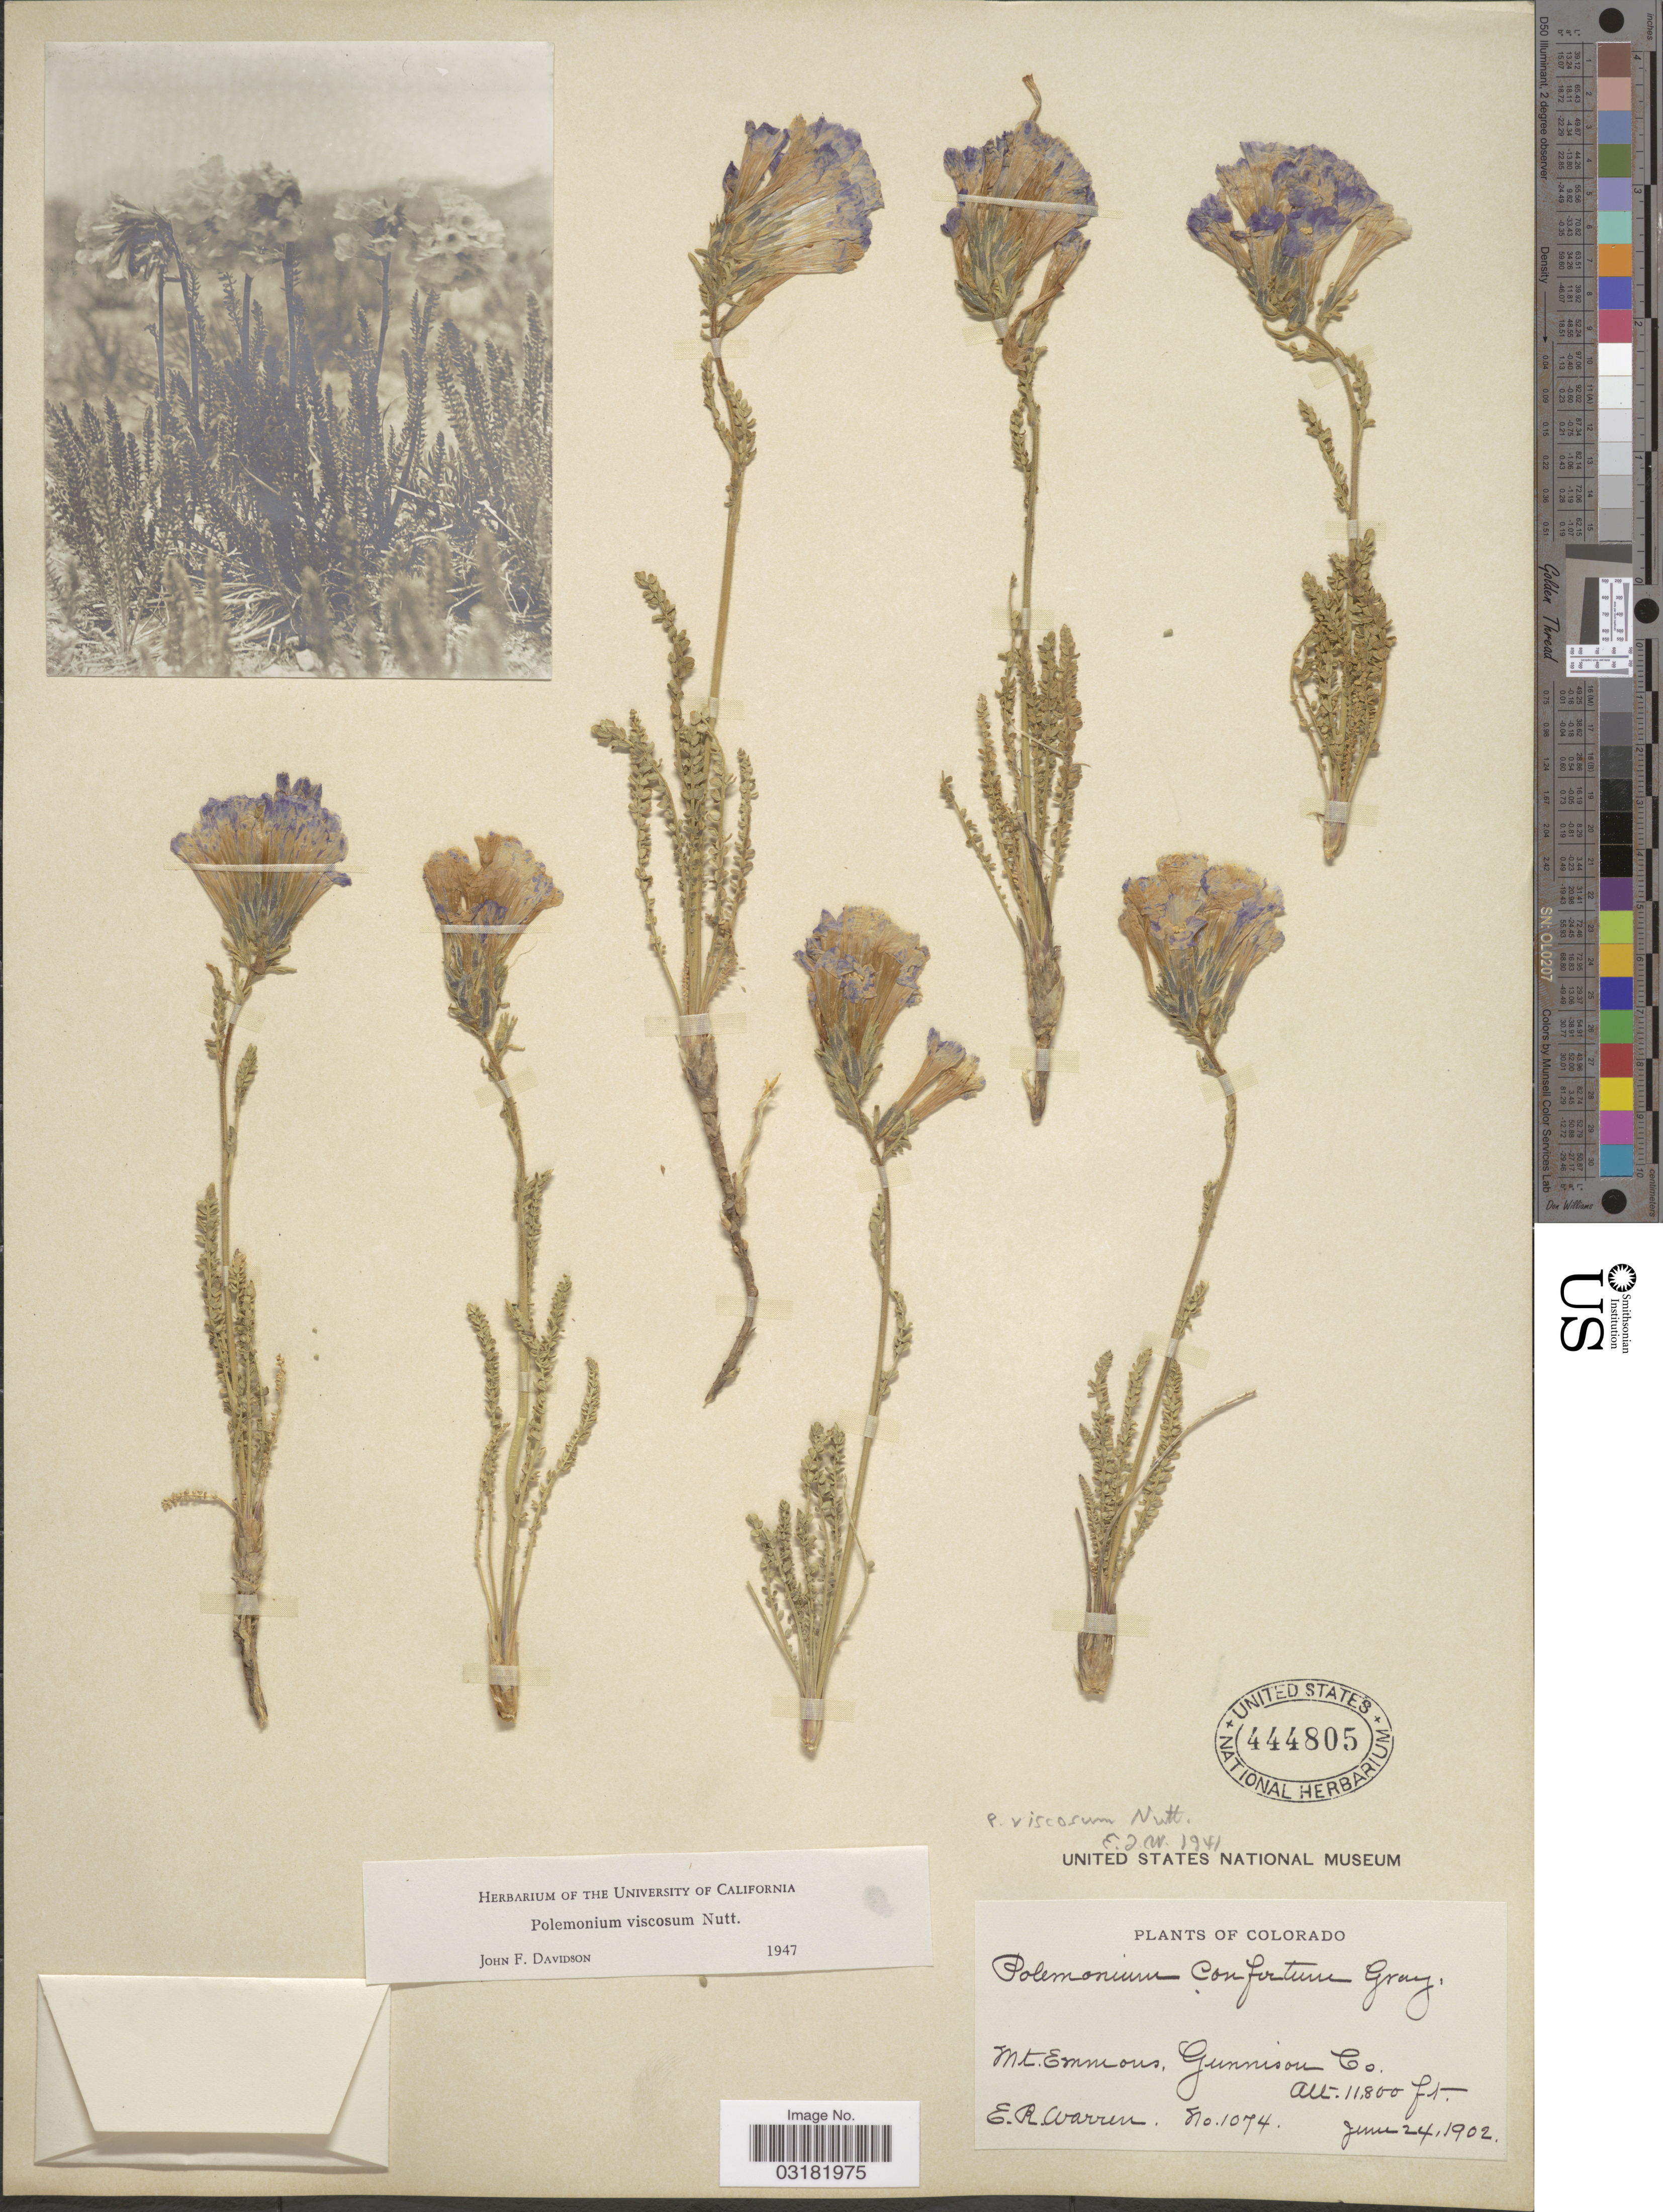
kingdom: Plantae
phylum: Tracheophyta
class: Magnoliopsida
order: Ericales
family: Polemoniaceae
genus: Polemonium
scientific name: Polemonium viscosum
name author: Nutt.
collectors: E. Warren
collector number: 1074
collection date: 1902-06-24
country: United States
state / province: Colorado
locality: Mt. Emmons, Gunnison Co.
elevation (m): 3597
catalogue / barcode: US 444805